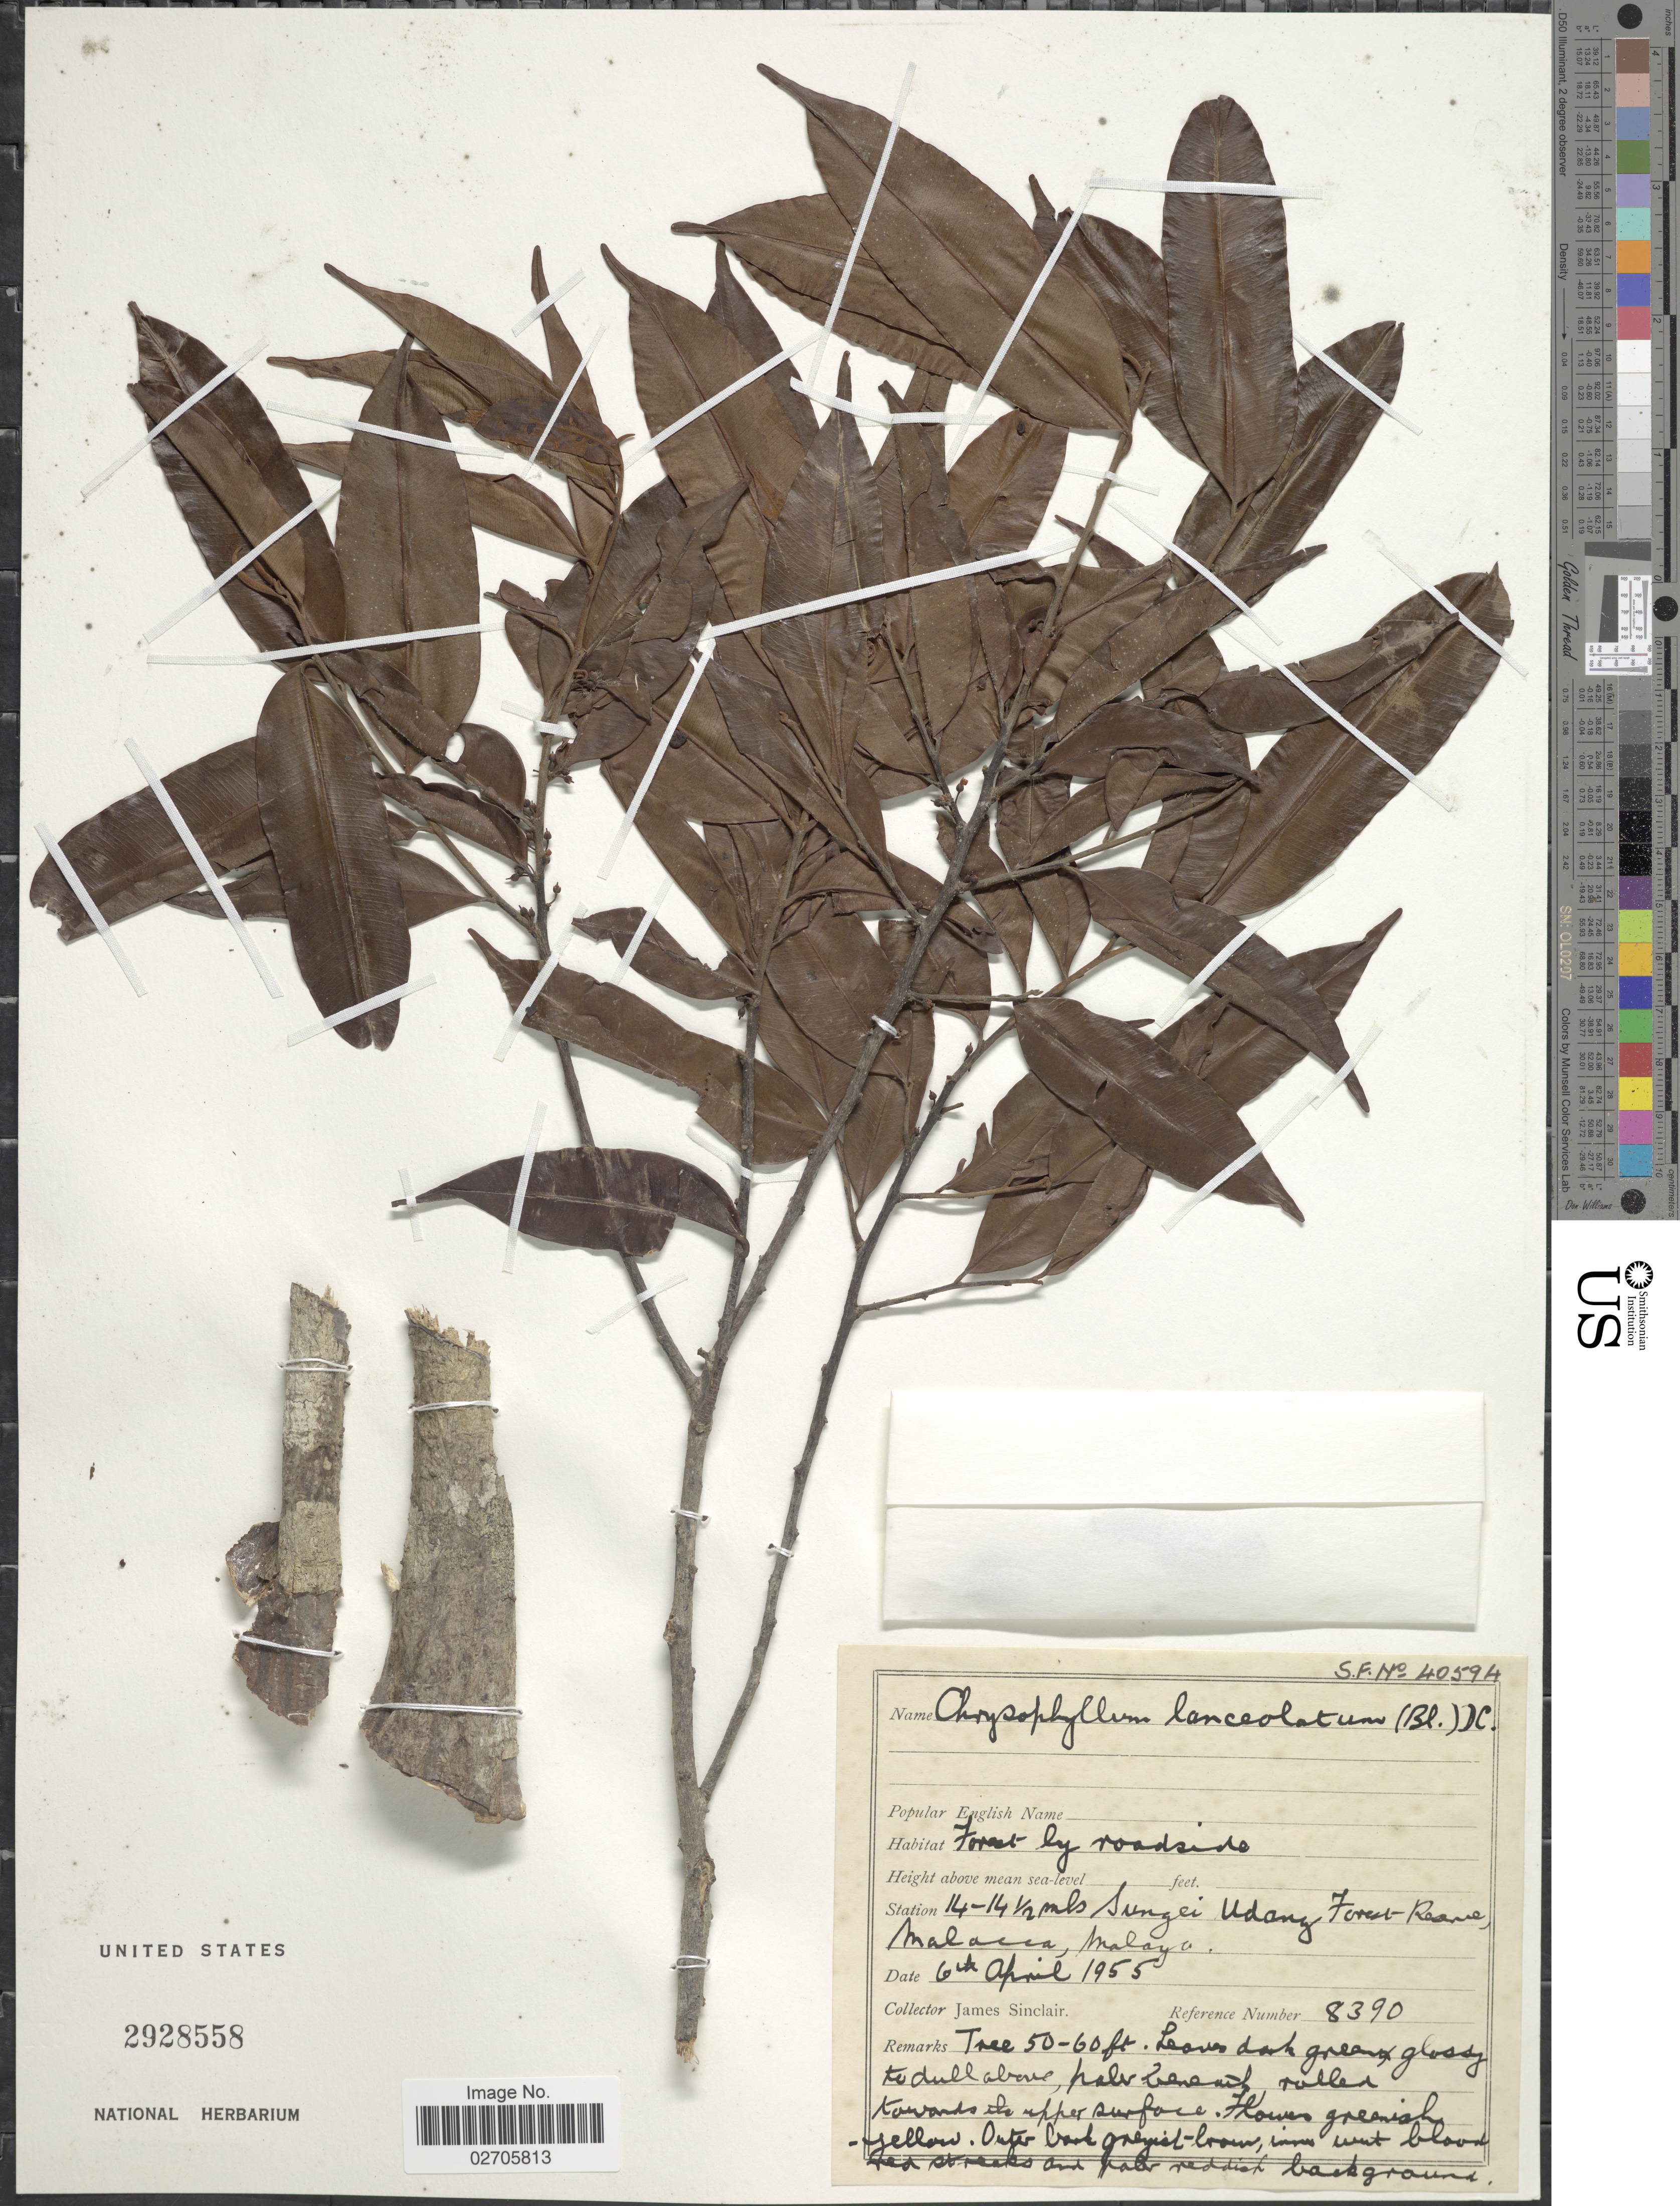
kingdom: Plantae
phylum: Tracheophyta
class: Magnoliopsida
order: Ericales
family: Sapotaceae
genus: Chrysophyllum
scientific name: Chrysophyllum lanceolatum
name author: (Blume) A. DC.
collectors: J. Sinclair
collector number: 8390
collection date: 1955-04-06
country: Malaysia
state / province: Melaka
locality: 14-14½ mls Sungai Udang Forest Reserve, Malacca, Malaya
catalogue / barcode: US 2928558